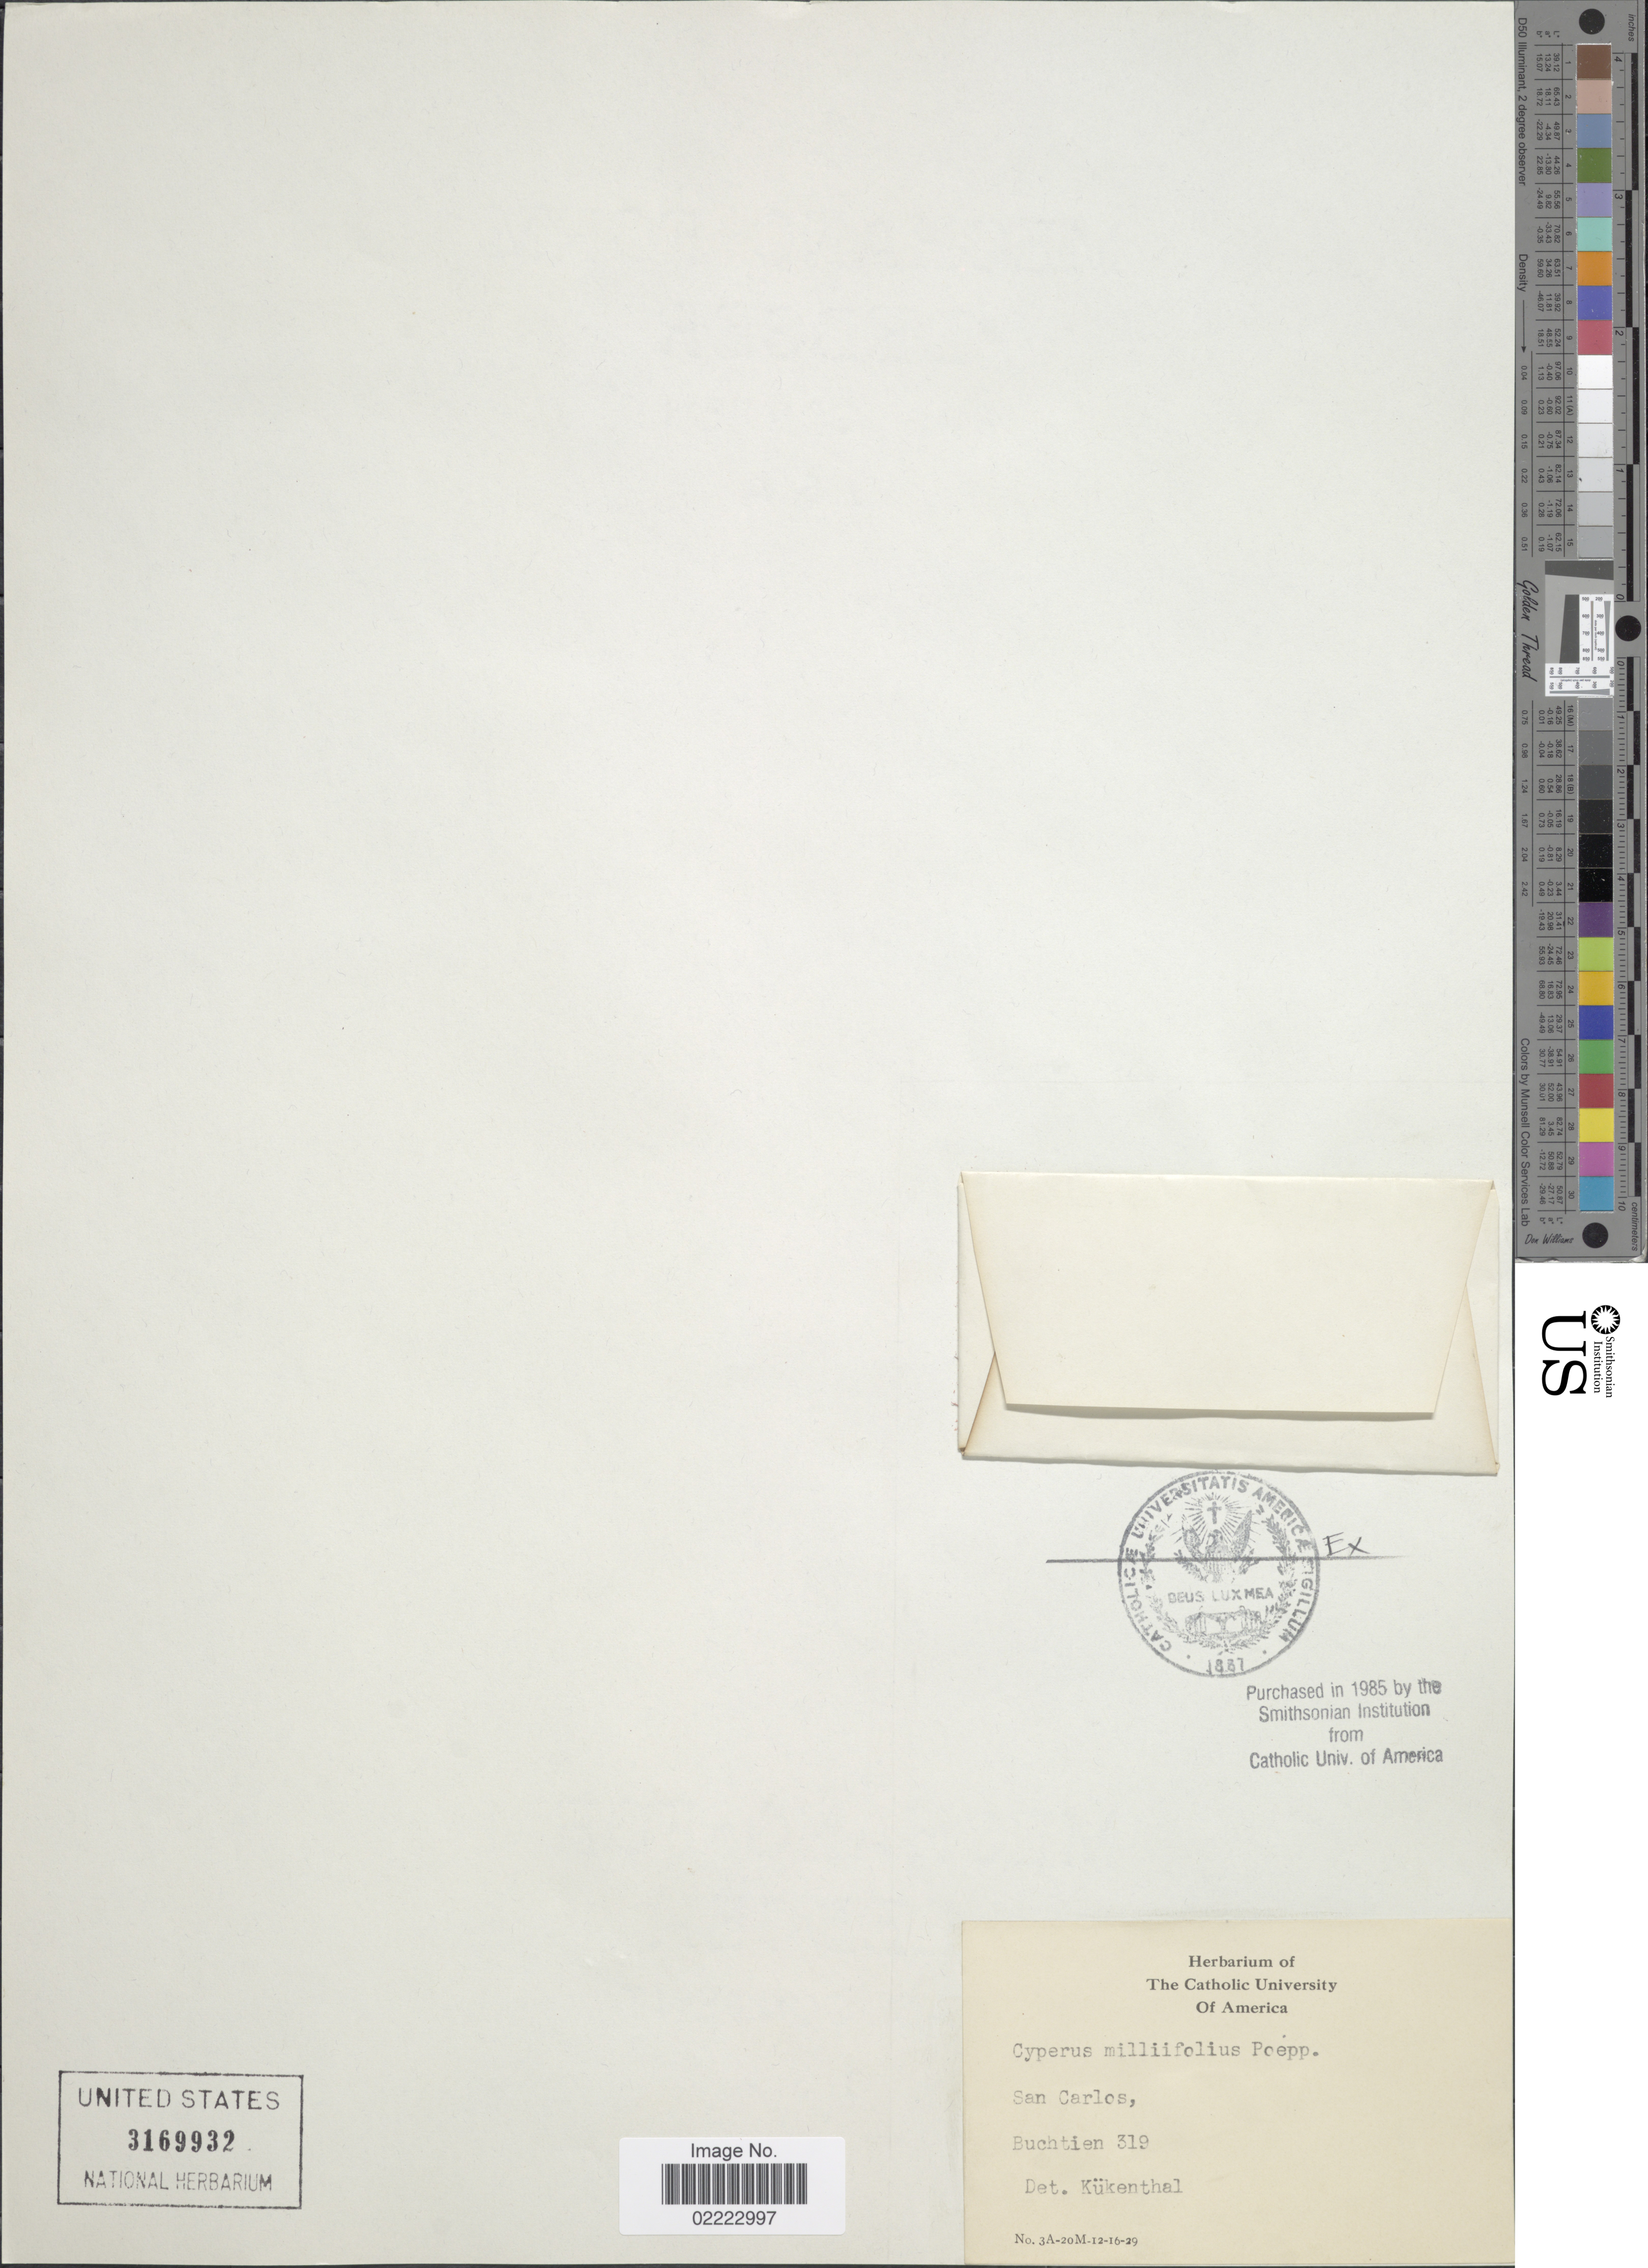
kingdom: Plantae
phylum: Tracheophyta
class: Liliopsida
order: Poales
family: Cyperaceae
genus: Cyperus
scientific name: Cyperus miliifolius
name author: Poepp. & Kunth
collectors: Buchtien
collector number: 319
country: Bolivia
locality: San Carlos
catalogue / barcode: US 3169932